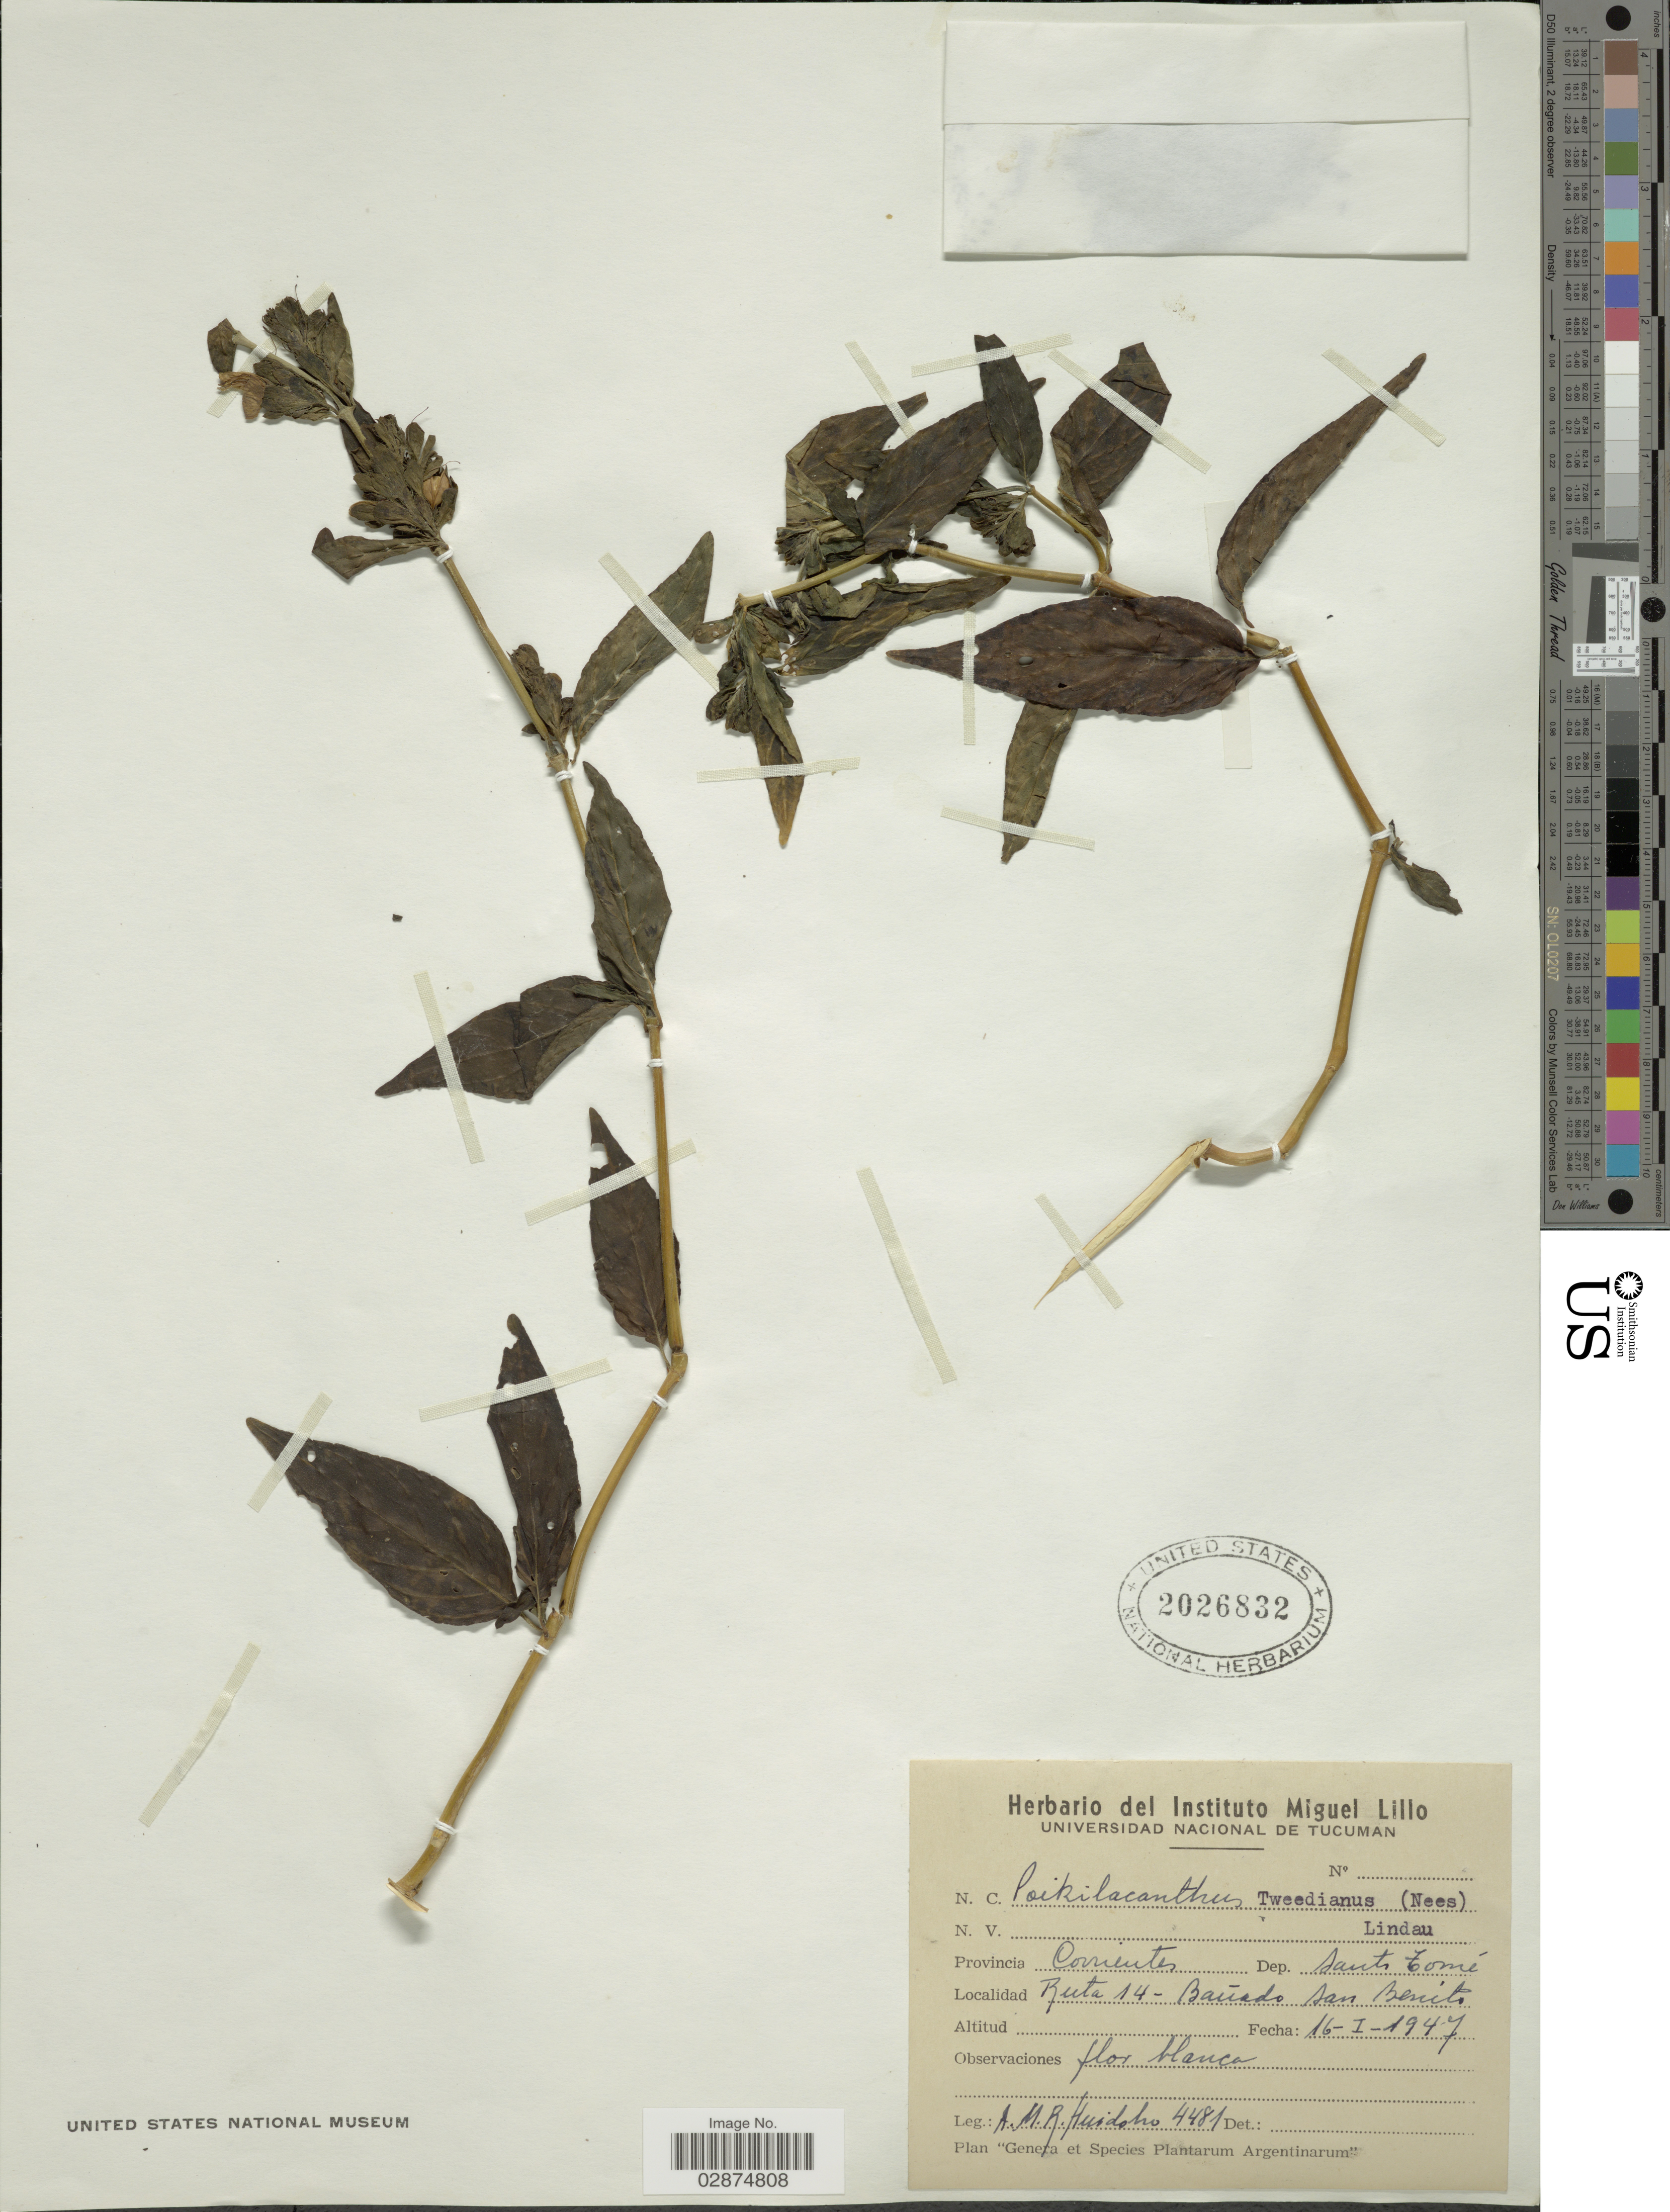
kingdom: Plantae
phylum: Tracheophyta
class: Magnoliopsida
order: Lamiales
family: Acanthaceae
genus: Poikilacanthus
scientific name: Poikilacanthus glandulosus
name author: (Nees) Ariza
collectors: A. M. R. Huidobro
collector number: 4481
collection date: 1947-01-16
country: Argentina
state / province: Corrientes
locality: Dept. Santo Tomé. Ruta 14- Bañado San Benito.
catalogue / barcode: US 2026832